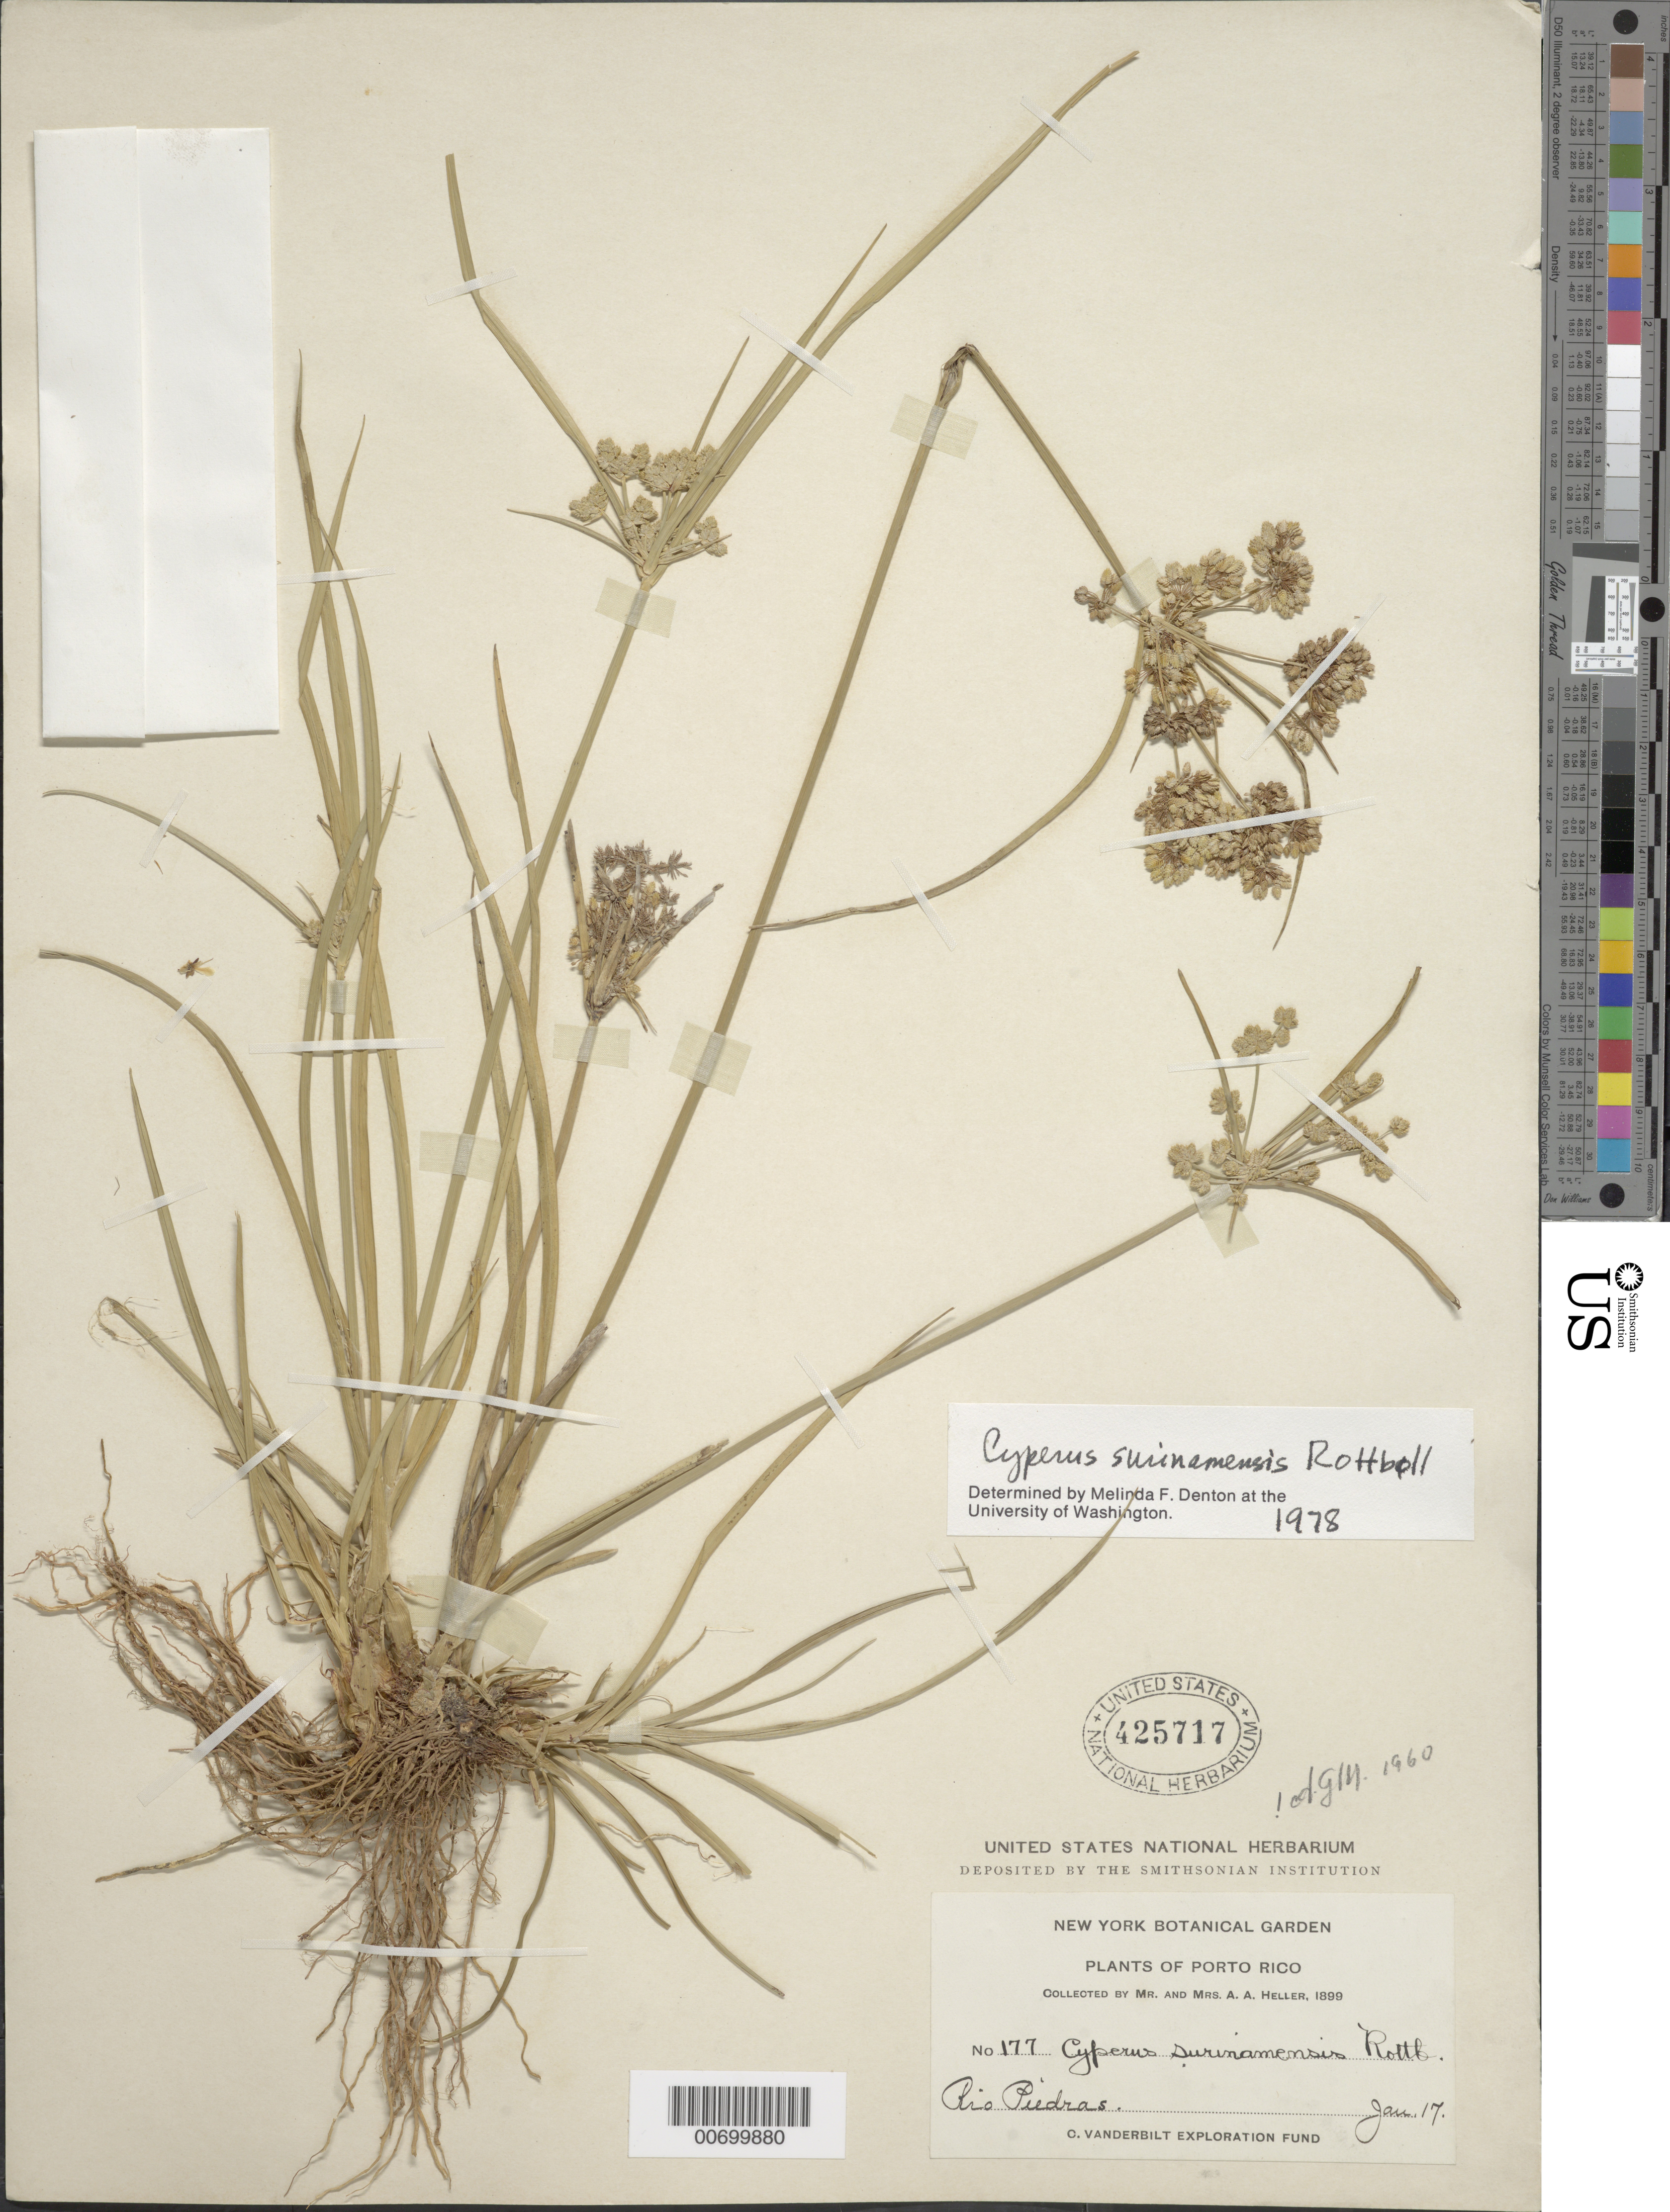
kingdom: Plantae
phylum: Tracheophyta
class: Liliopsida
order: Poales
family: Cyperaceae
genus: Cyperus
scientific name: Cyperus surinamensis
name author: Rottb.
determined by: Denton, M. F.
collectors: A. A. Heller & E. G. Heller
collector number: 177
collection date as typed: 17 Jan 1899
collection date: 1899-01-17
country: Puerto Rico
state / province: San Juan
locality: Rio Piedras.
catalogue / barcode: US 425717